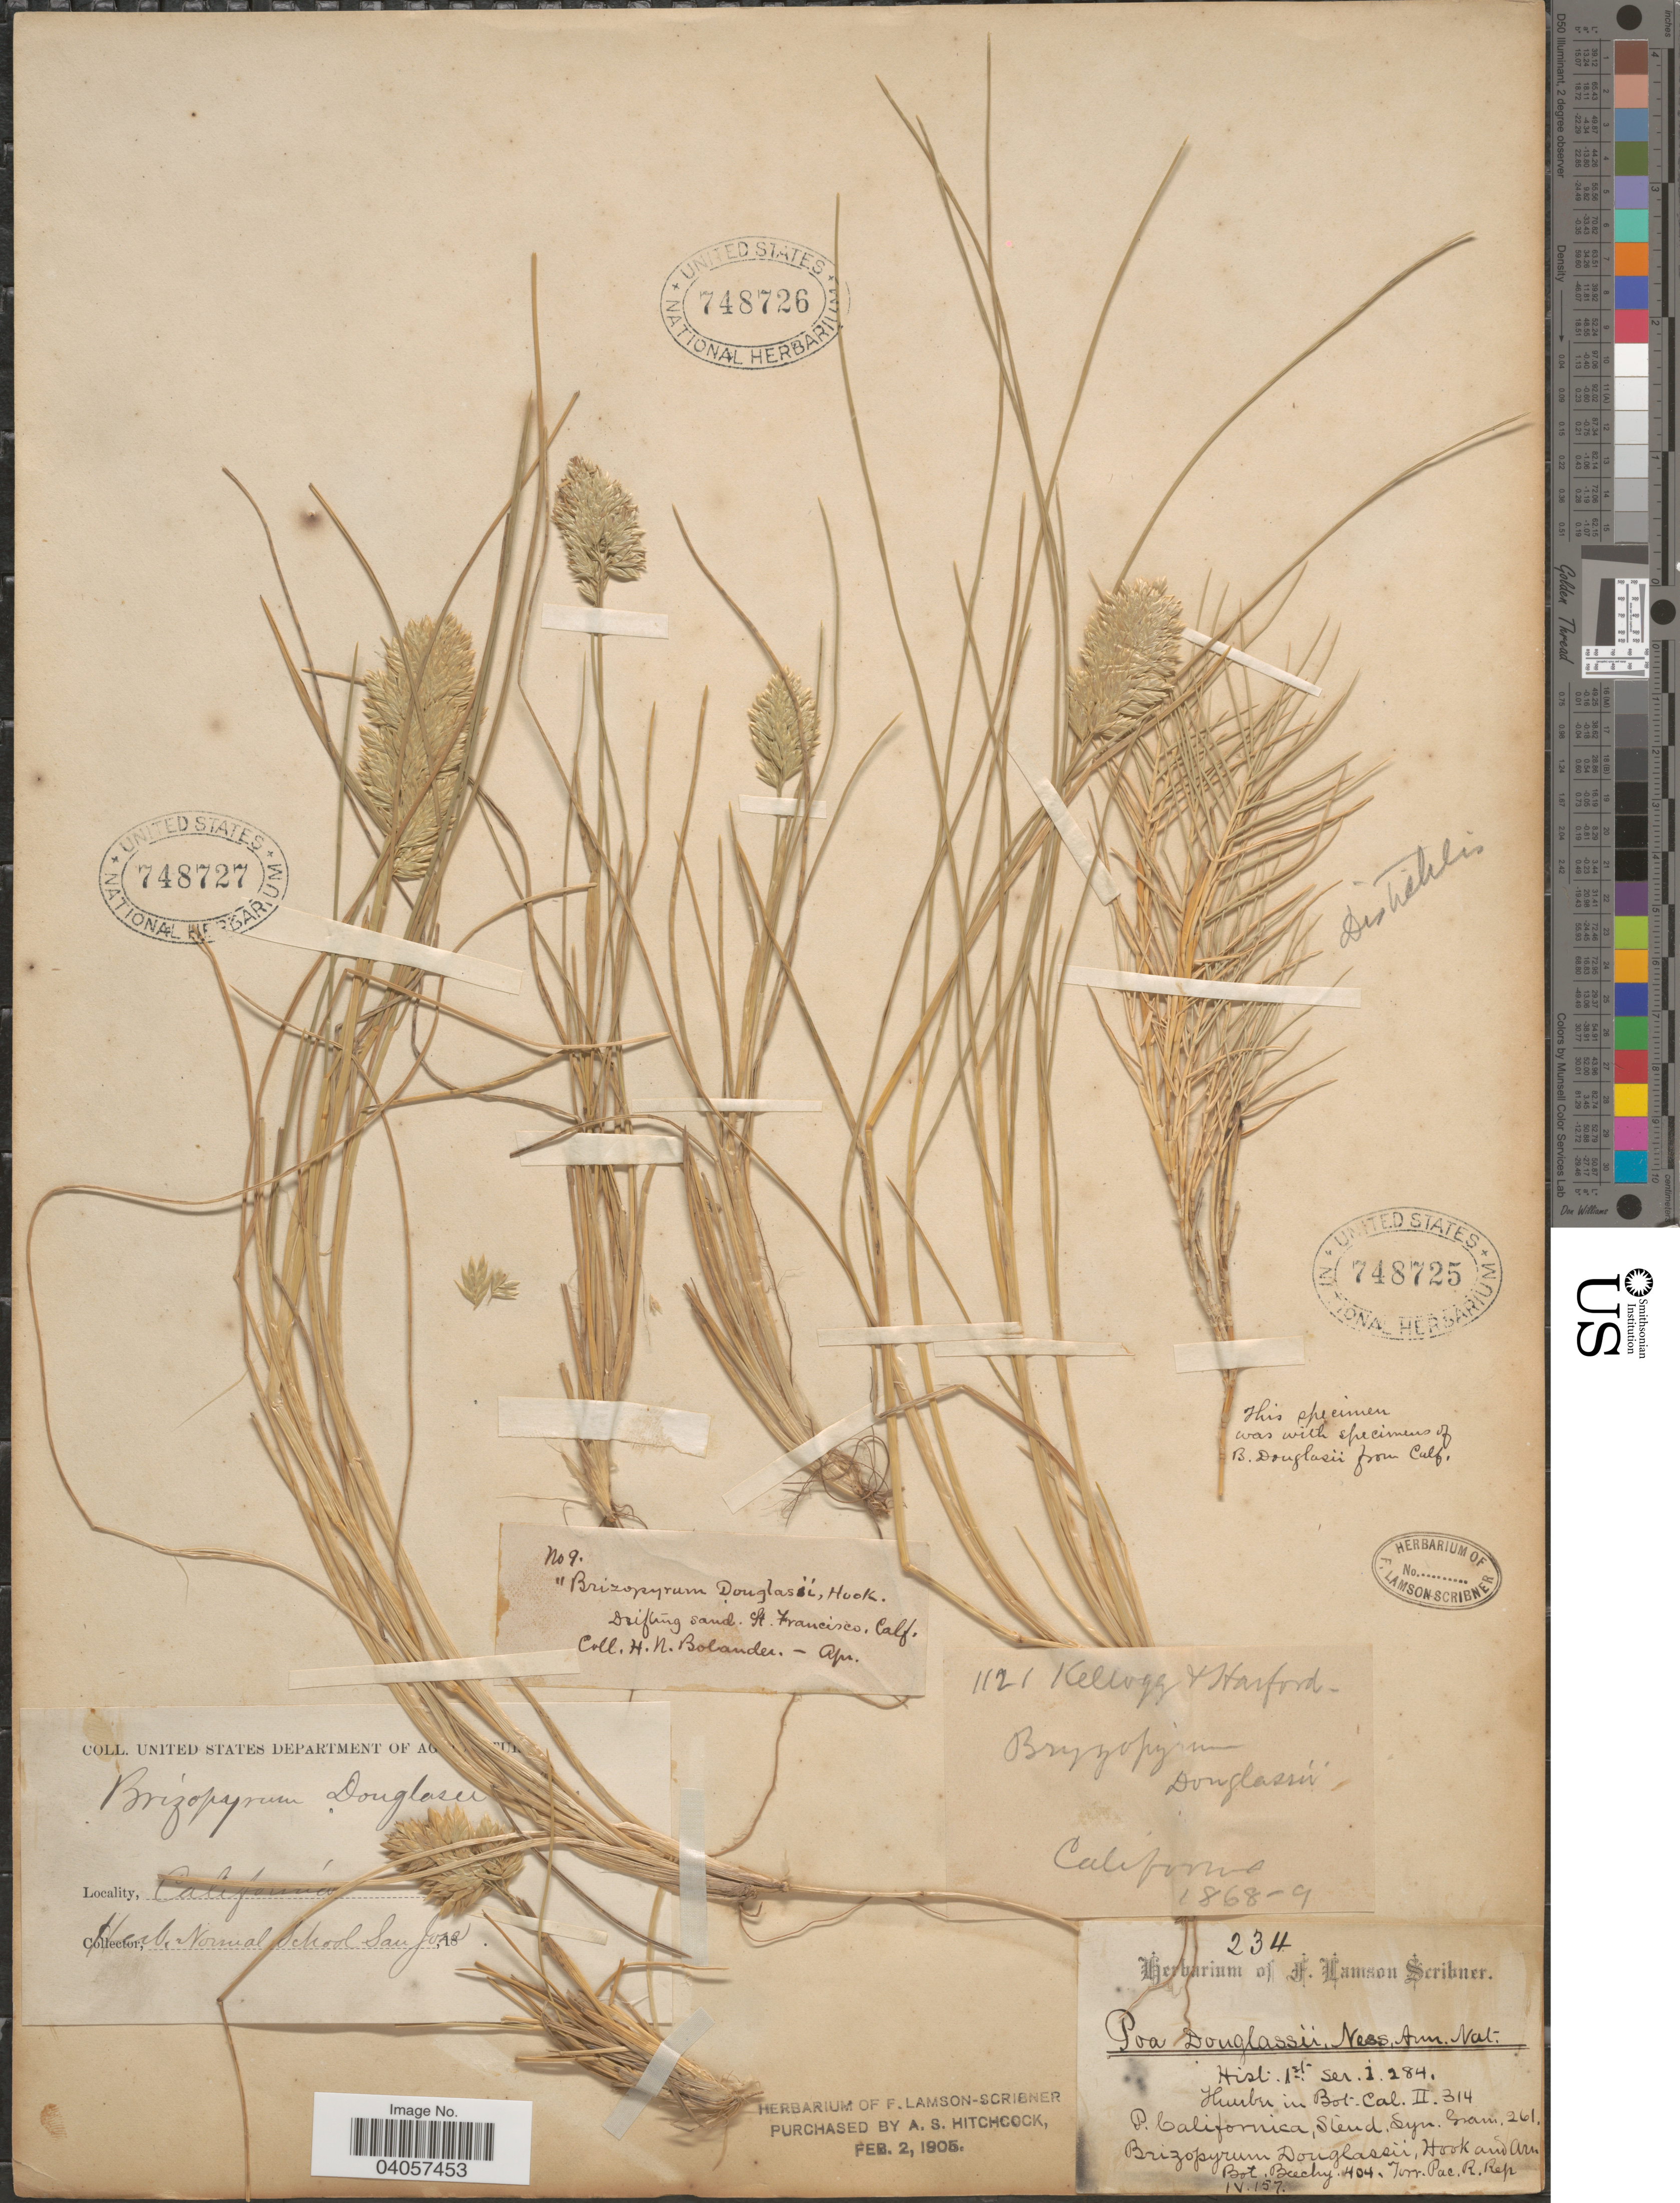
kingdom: Plantae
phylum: Tracheophyta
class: Liliopsida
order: Poales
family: Poaceae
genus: Poa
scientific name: Poa douglasii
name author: Nees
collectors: H. Bolander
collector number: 9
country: United States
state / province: California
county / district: Santa Clara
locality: Herb. Normal School San Jose [unsure placement] S. Francisco.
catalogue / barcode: US 748727